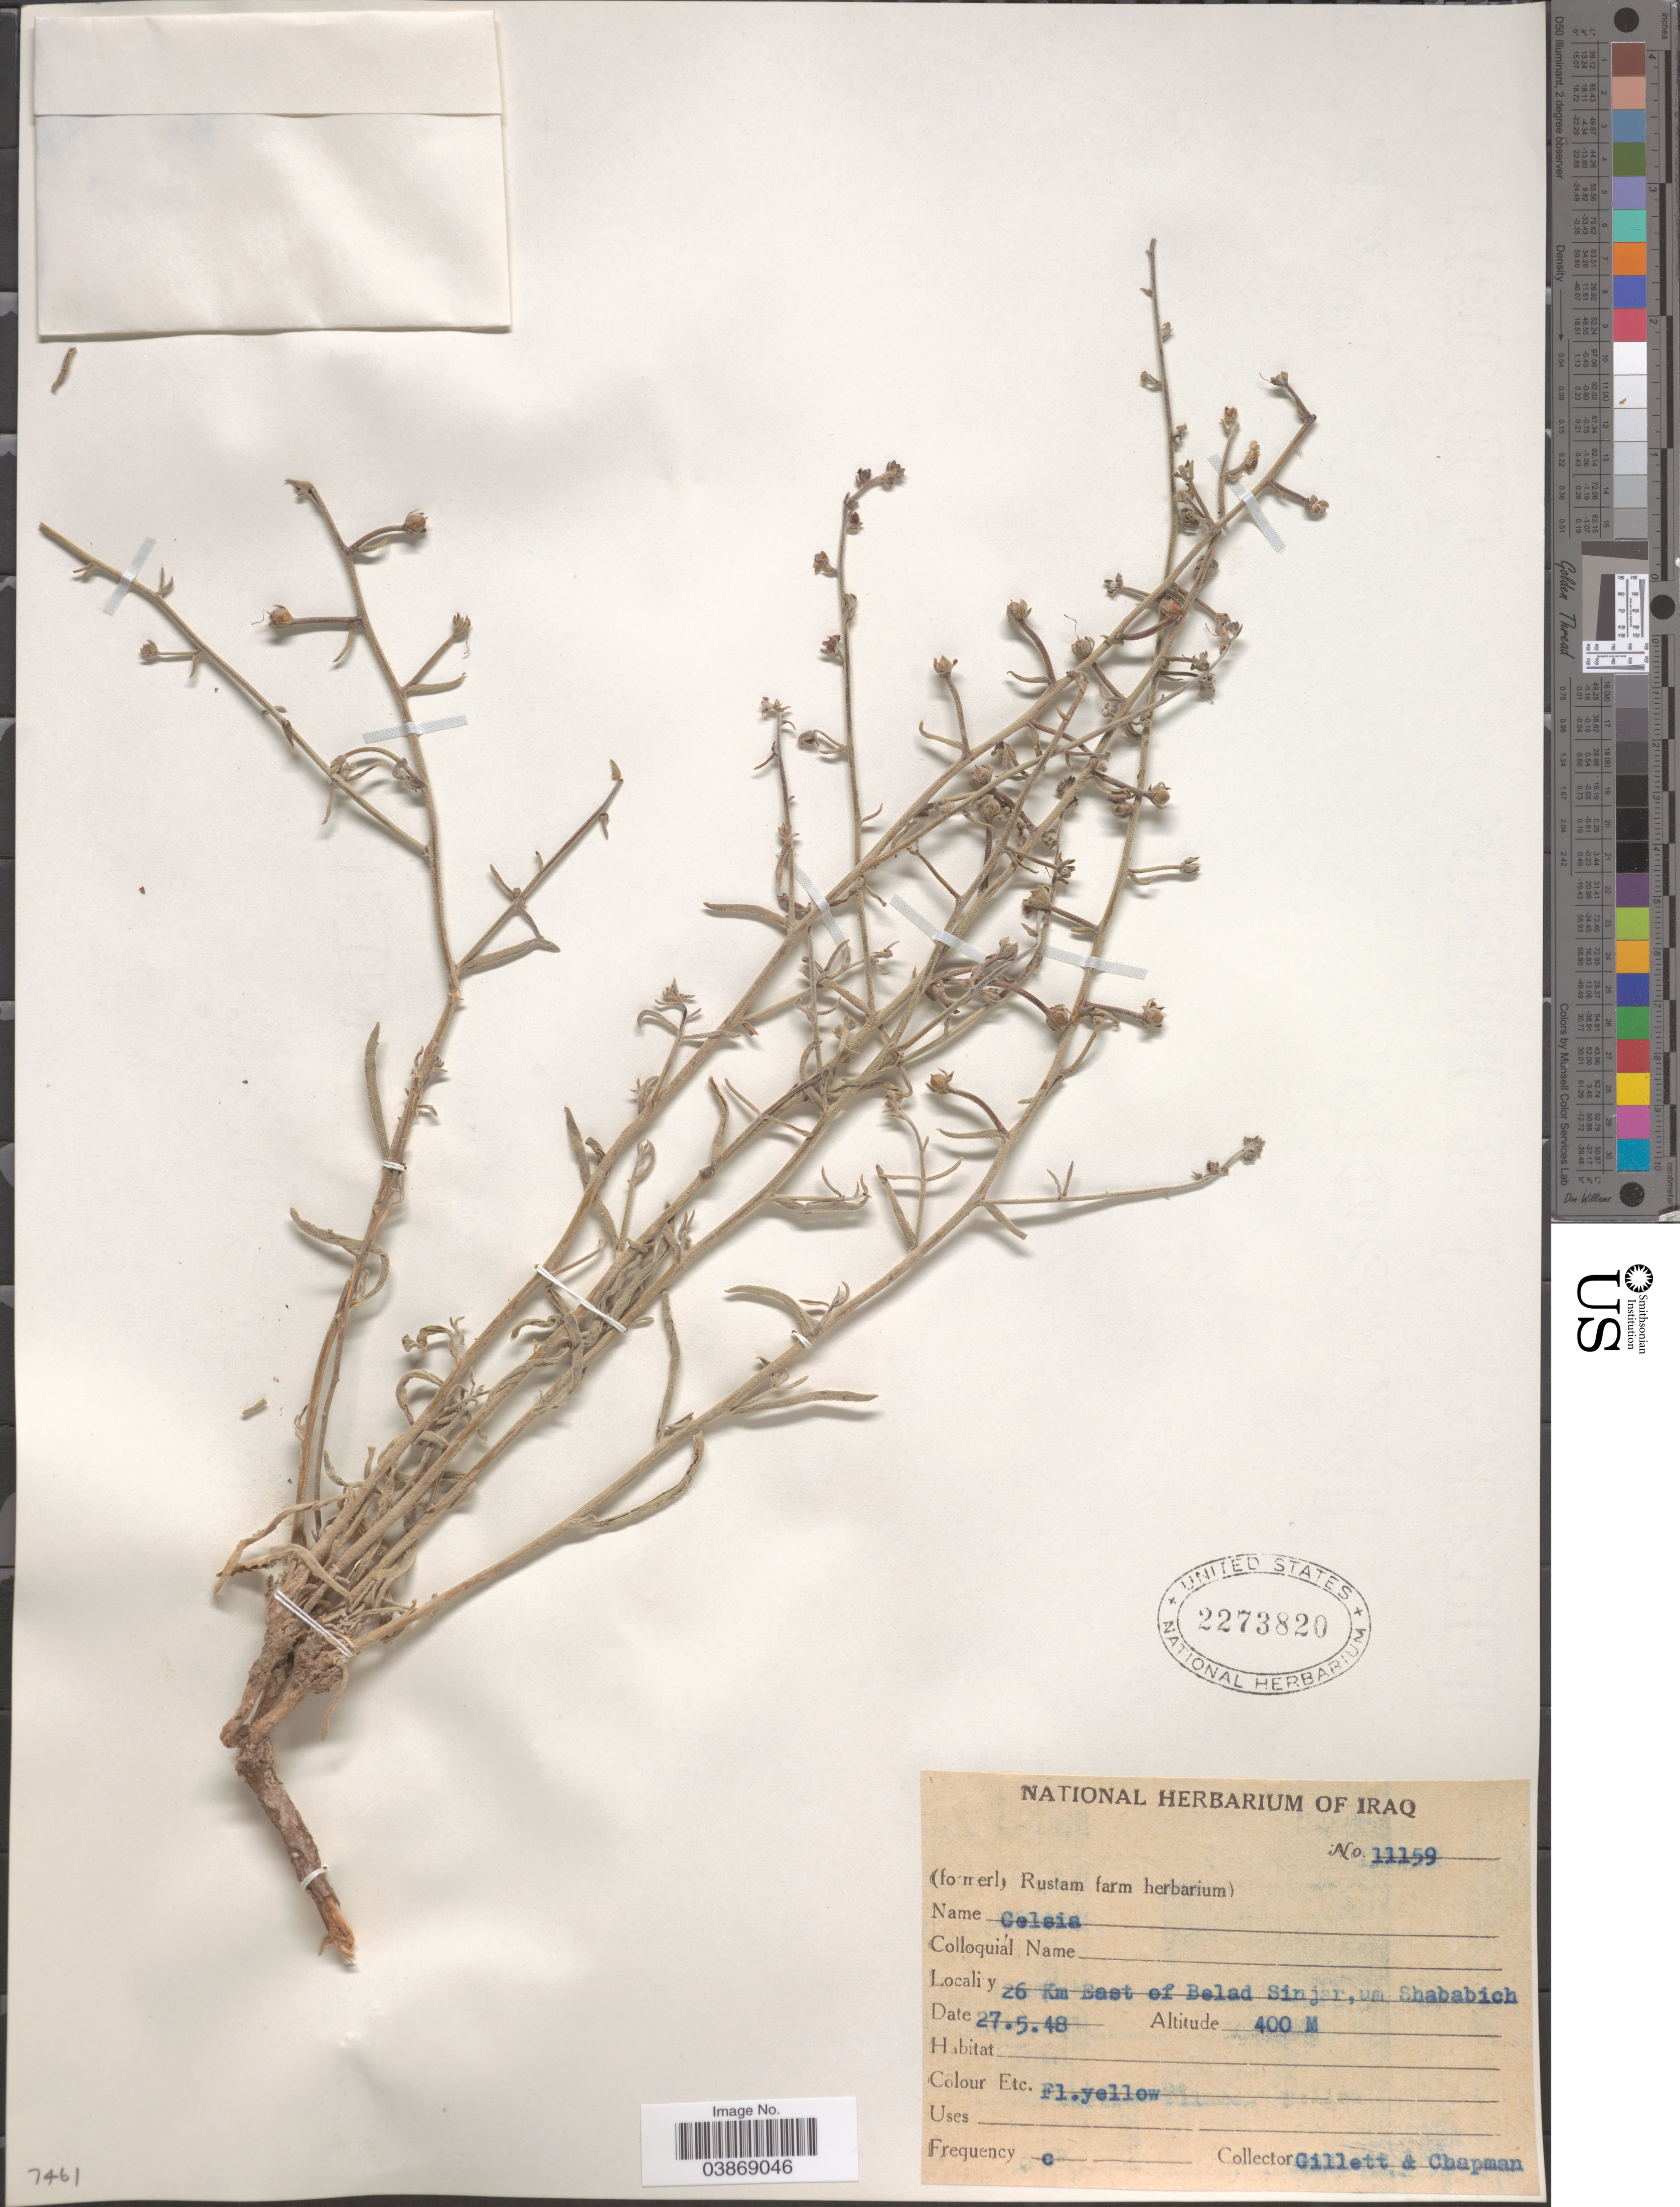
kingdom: Plantae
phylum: Tracheophyta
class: Magnoliopsida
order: Lamiales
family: Scrophulariaceae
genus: Celsia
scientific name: Celsia sp.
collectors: Gillett, -- & A. Chapman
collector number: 11159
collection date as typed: Transcribed d/m/y: 27/5/48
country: Iraq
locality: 26 Km East of Belad Sinjar, um [interpreted] Shababich.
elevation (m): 400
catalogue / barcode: US 2273820